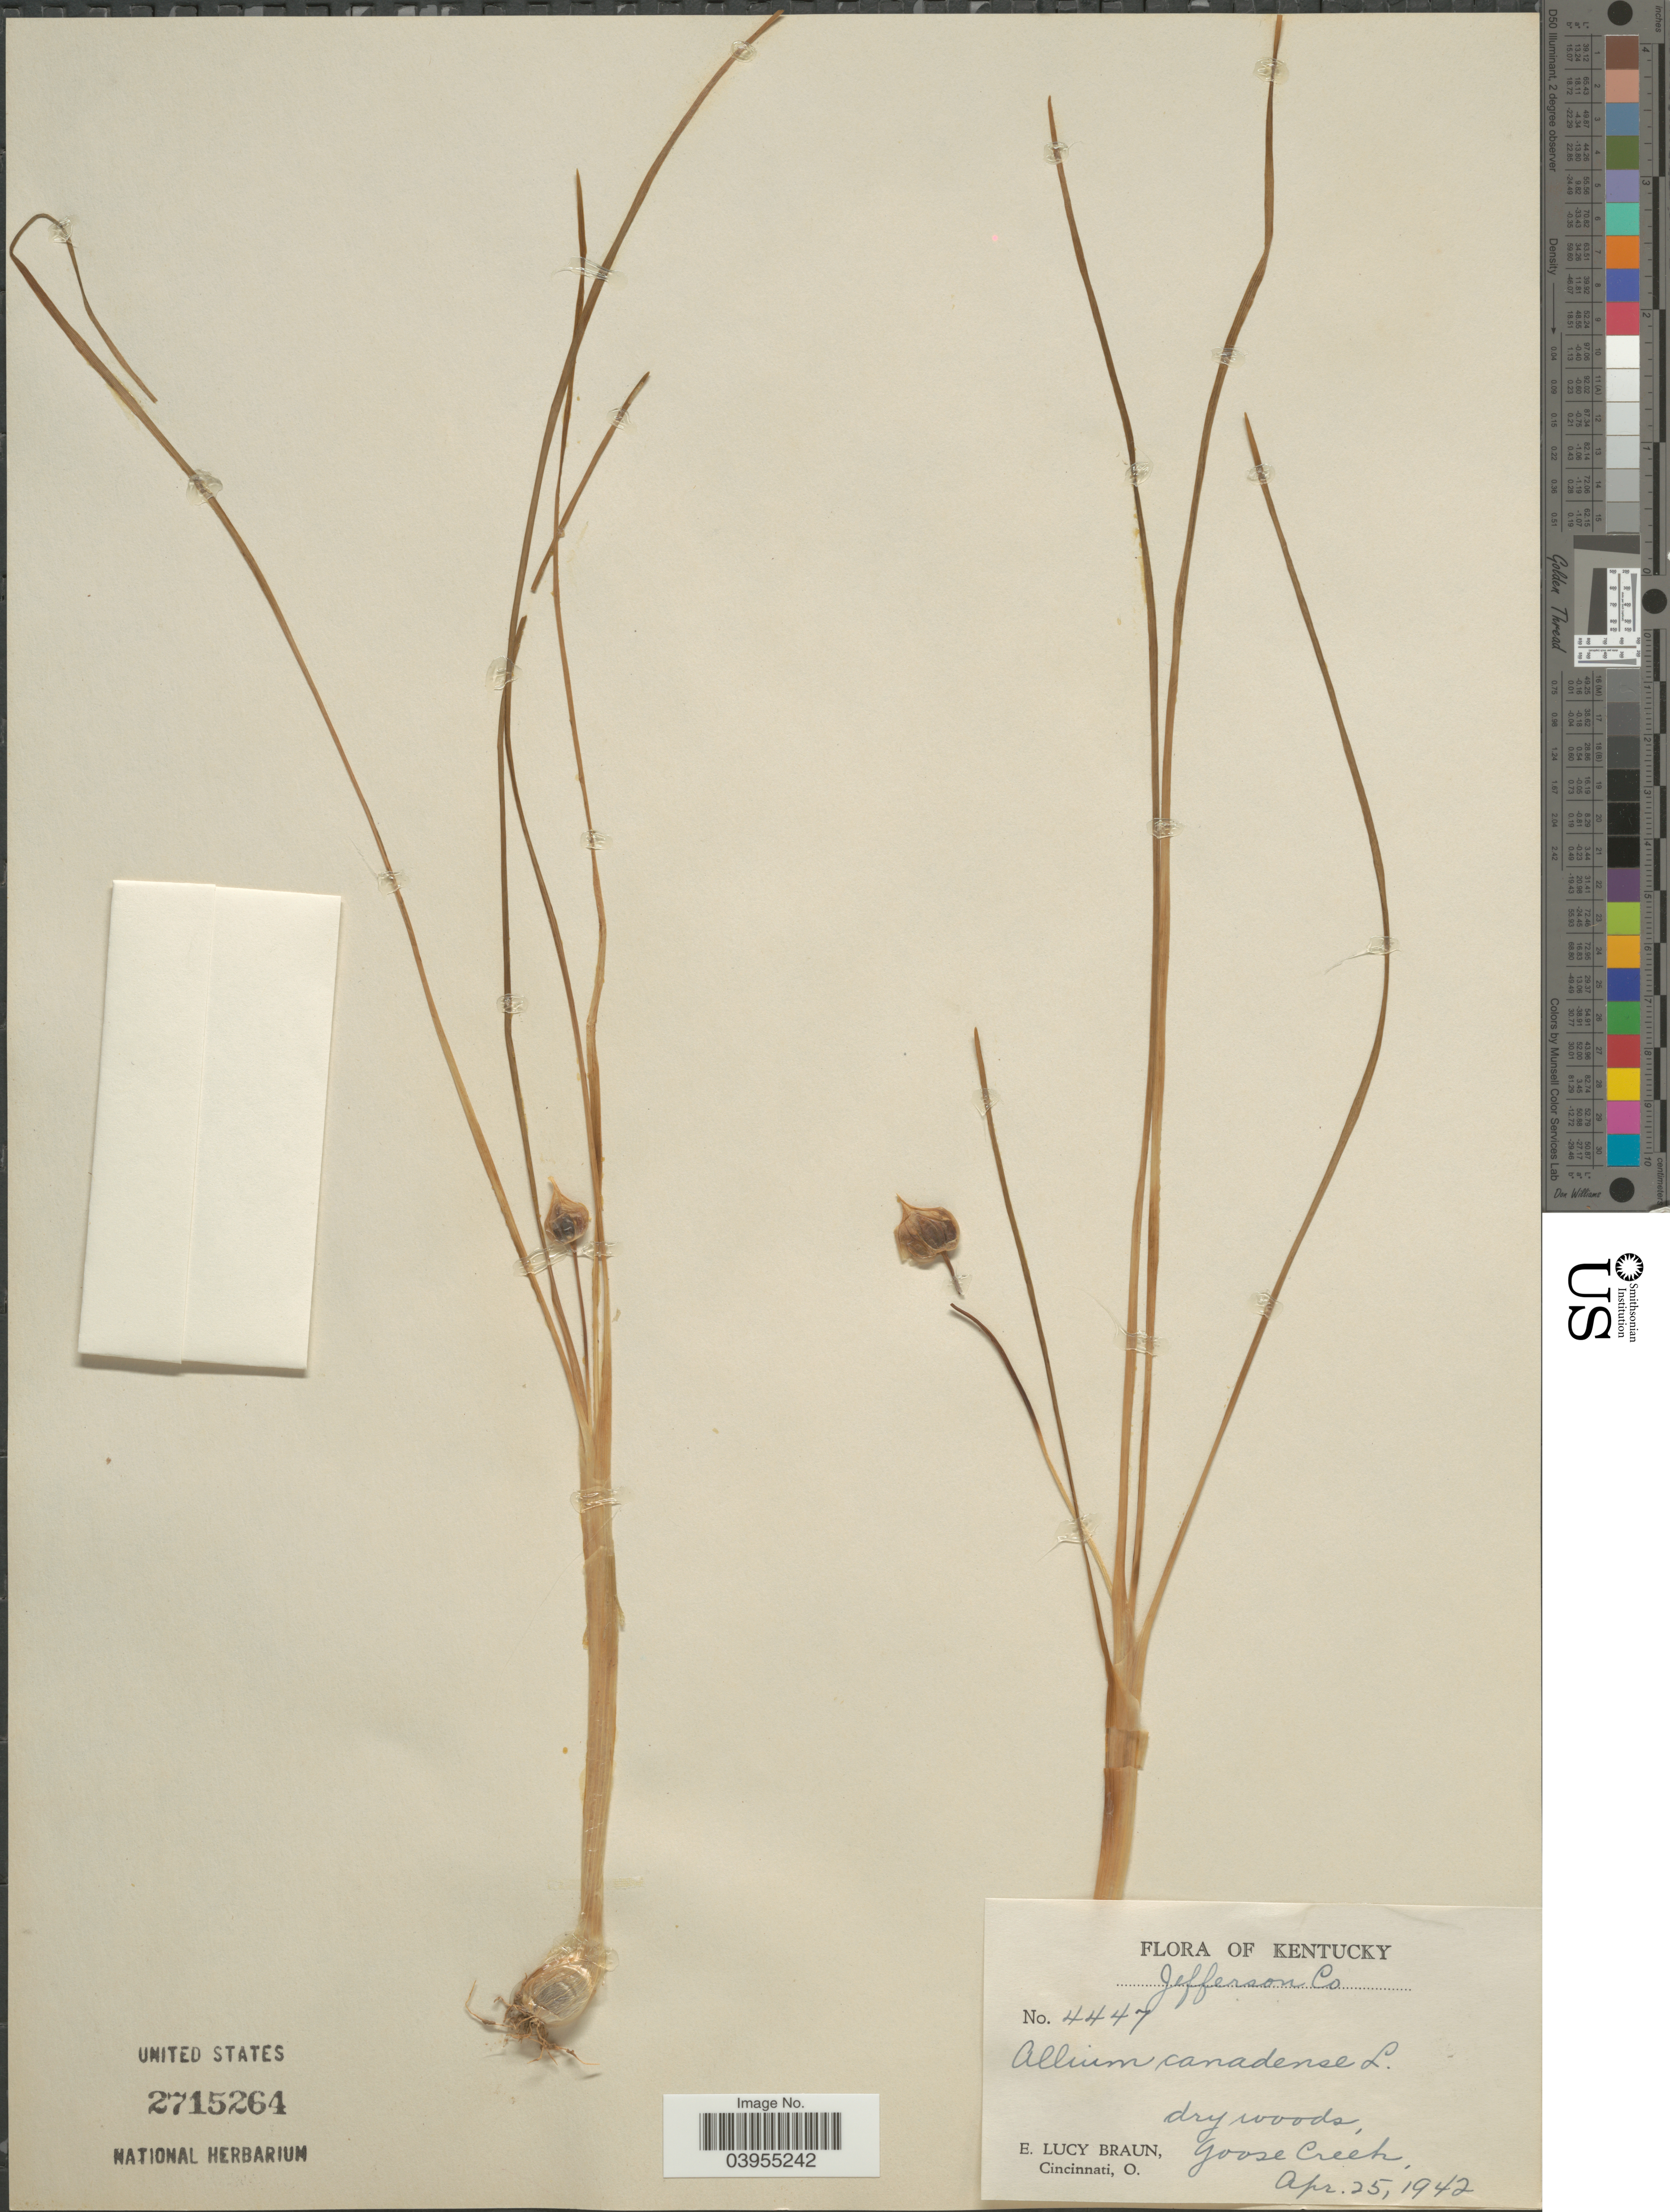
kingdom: Plantae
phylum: Tracheophyta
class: Liliopsida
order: Asparagales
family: Amaryllidaceae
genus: Allium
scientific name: Allium canadense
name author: L.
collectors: E. L. Braun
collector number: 4447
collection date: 1942-04-25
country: United States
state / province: Kentucky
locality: Jefferson Co. Goose Creek.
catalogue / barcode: US 2715264